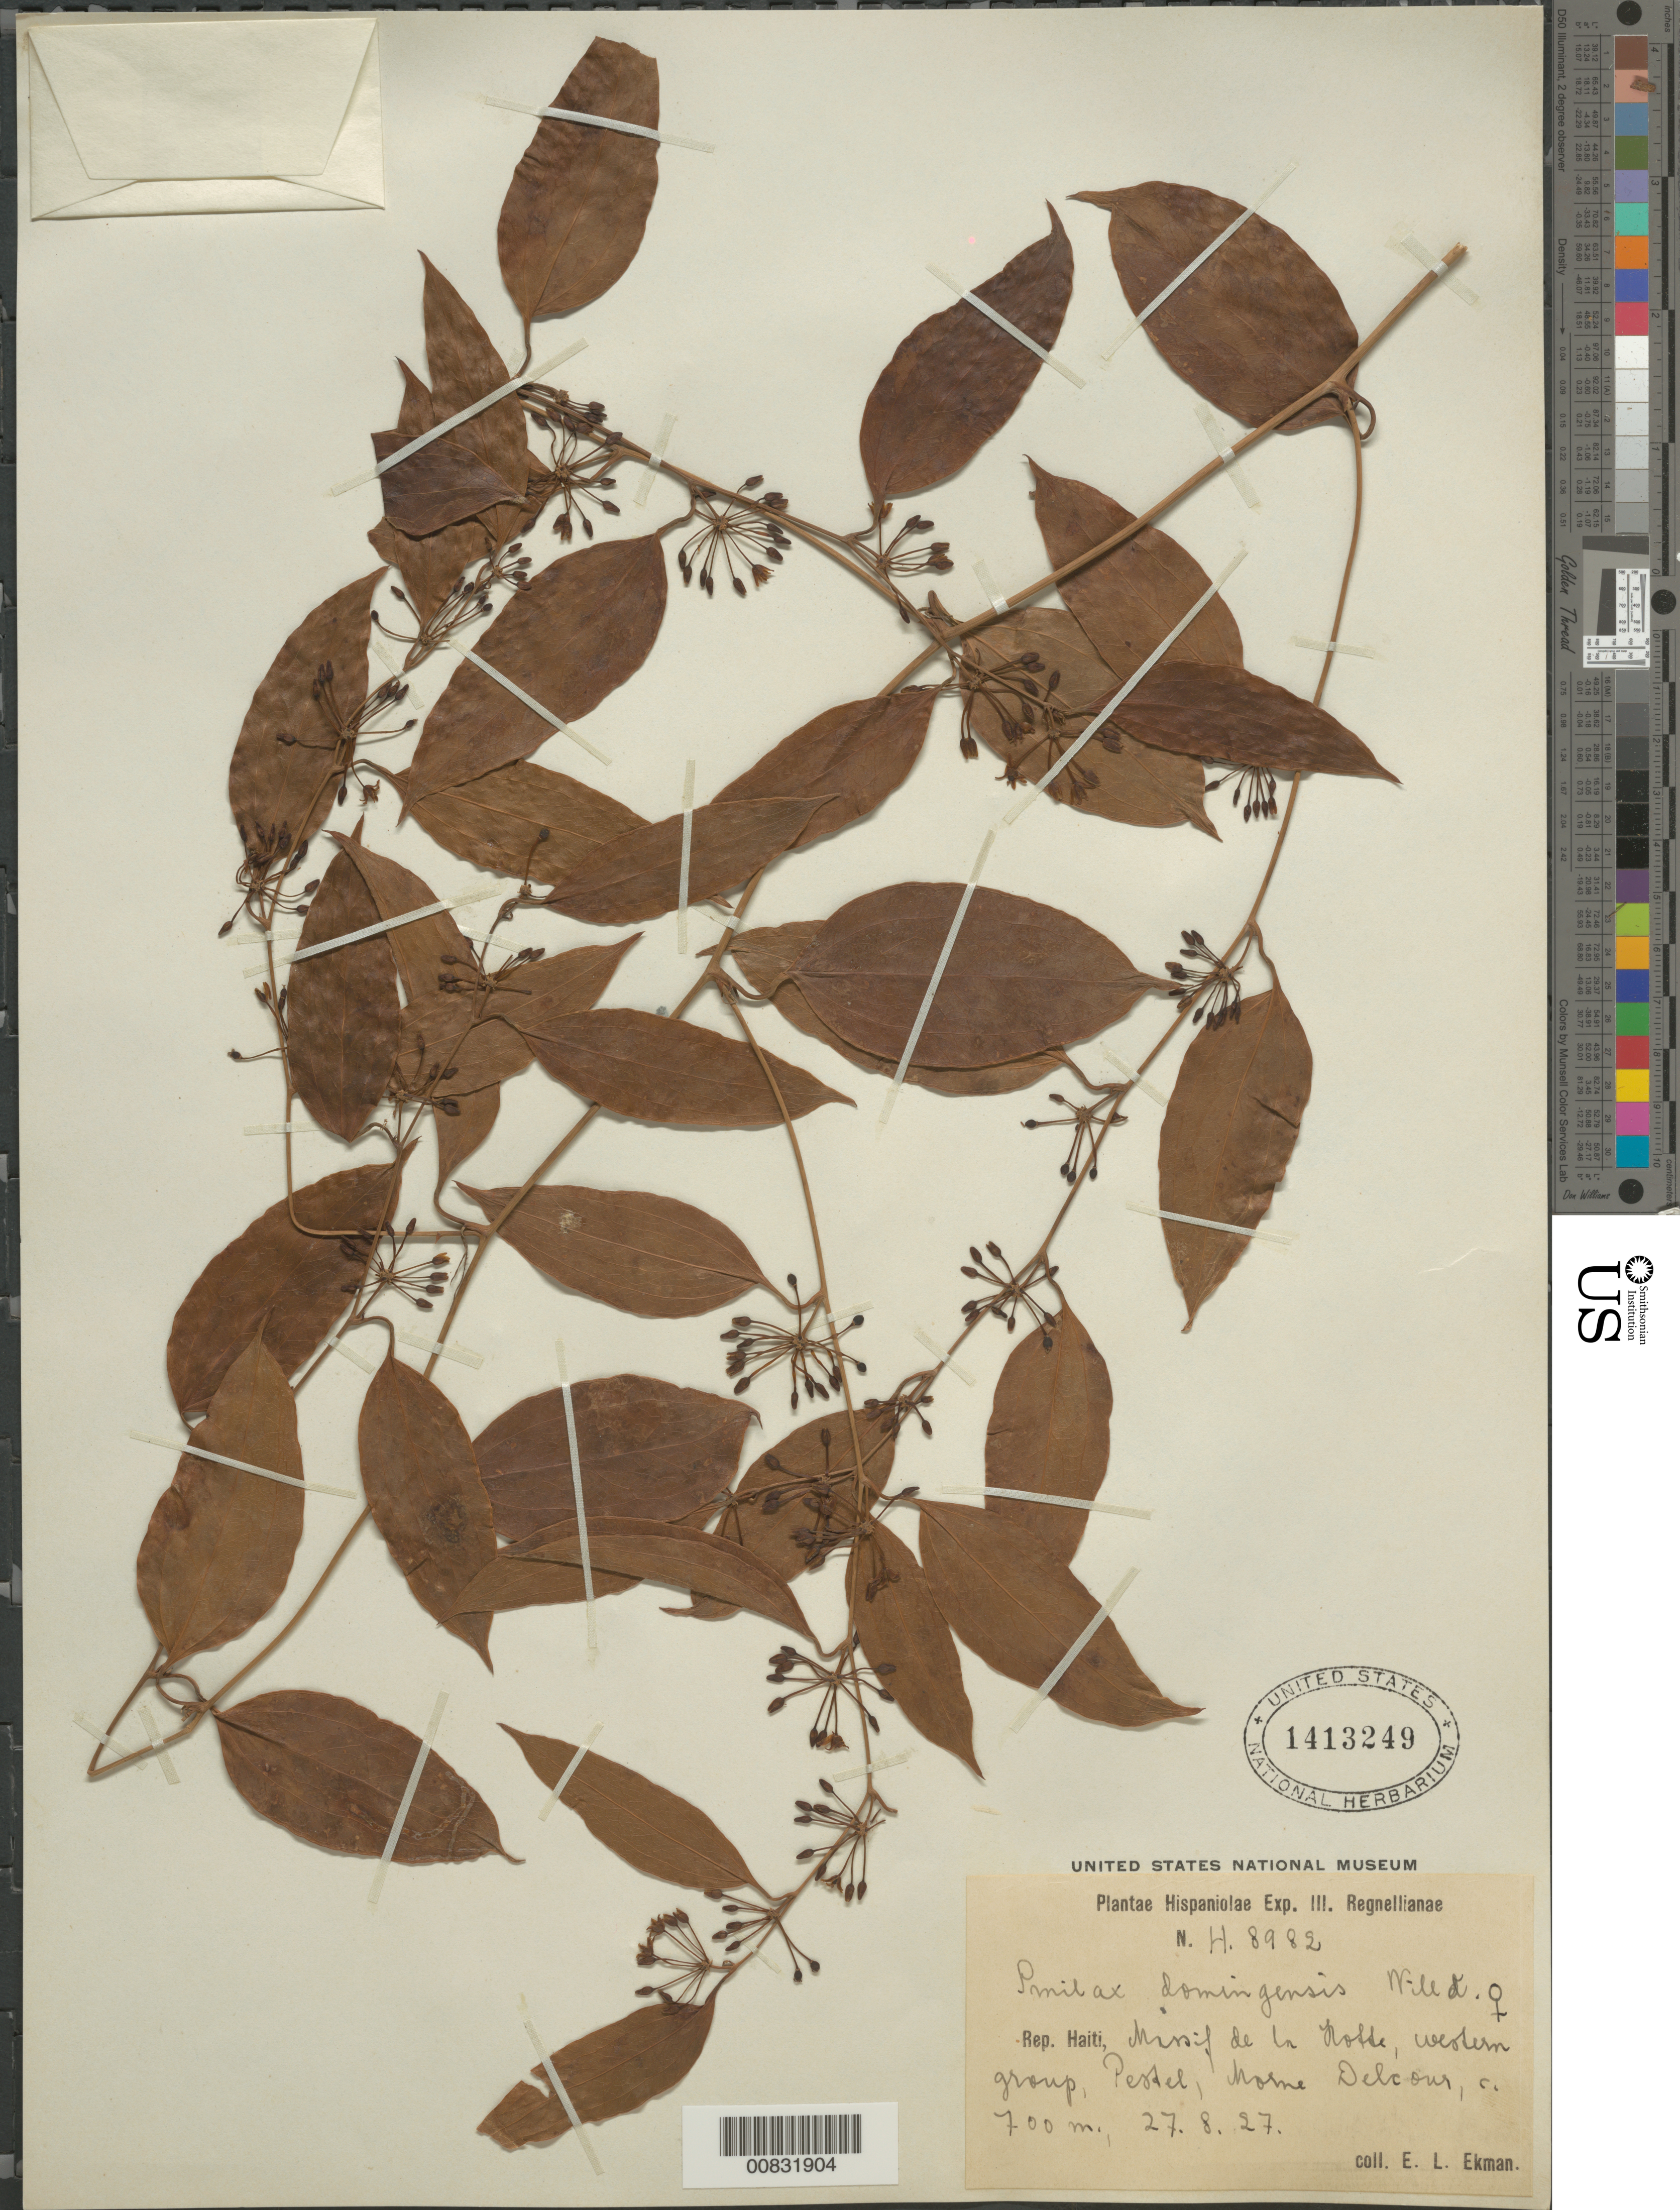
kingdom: Plantae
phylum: Tracheophyta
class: Liliopsida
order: Liliales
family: Smilacaceae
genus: Smilax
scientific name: Smilax domingensis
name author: Willd.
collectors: E. L. Ekman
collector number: H 8982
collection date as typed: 27 Aug 1927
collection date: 1927-08-27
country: Haiti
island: Hispaniola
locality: Massif de la Hotte, western group, Pestel, Morne Delcour.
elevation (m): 700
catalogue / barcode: US 1413249